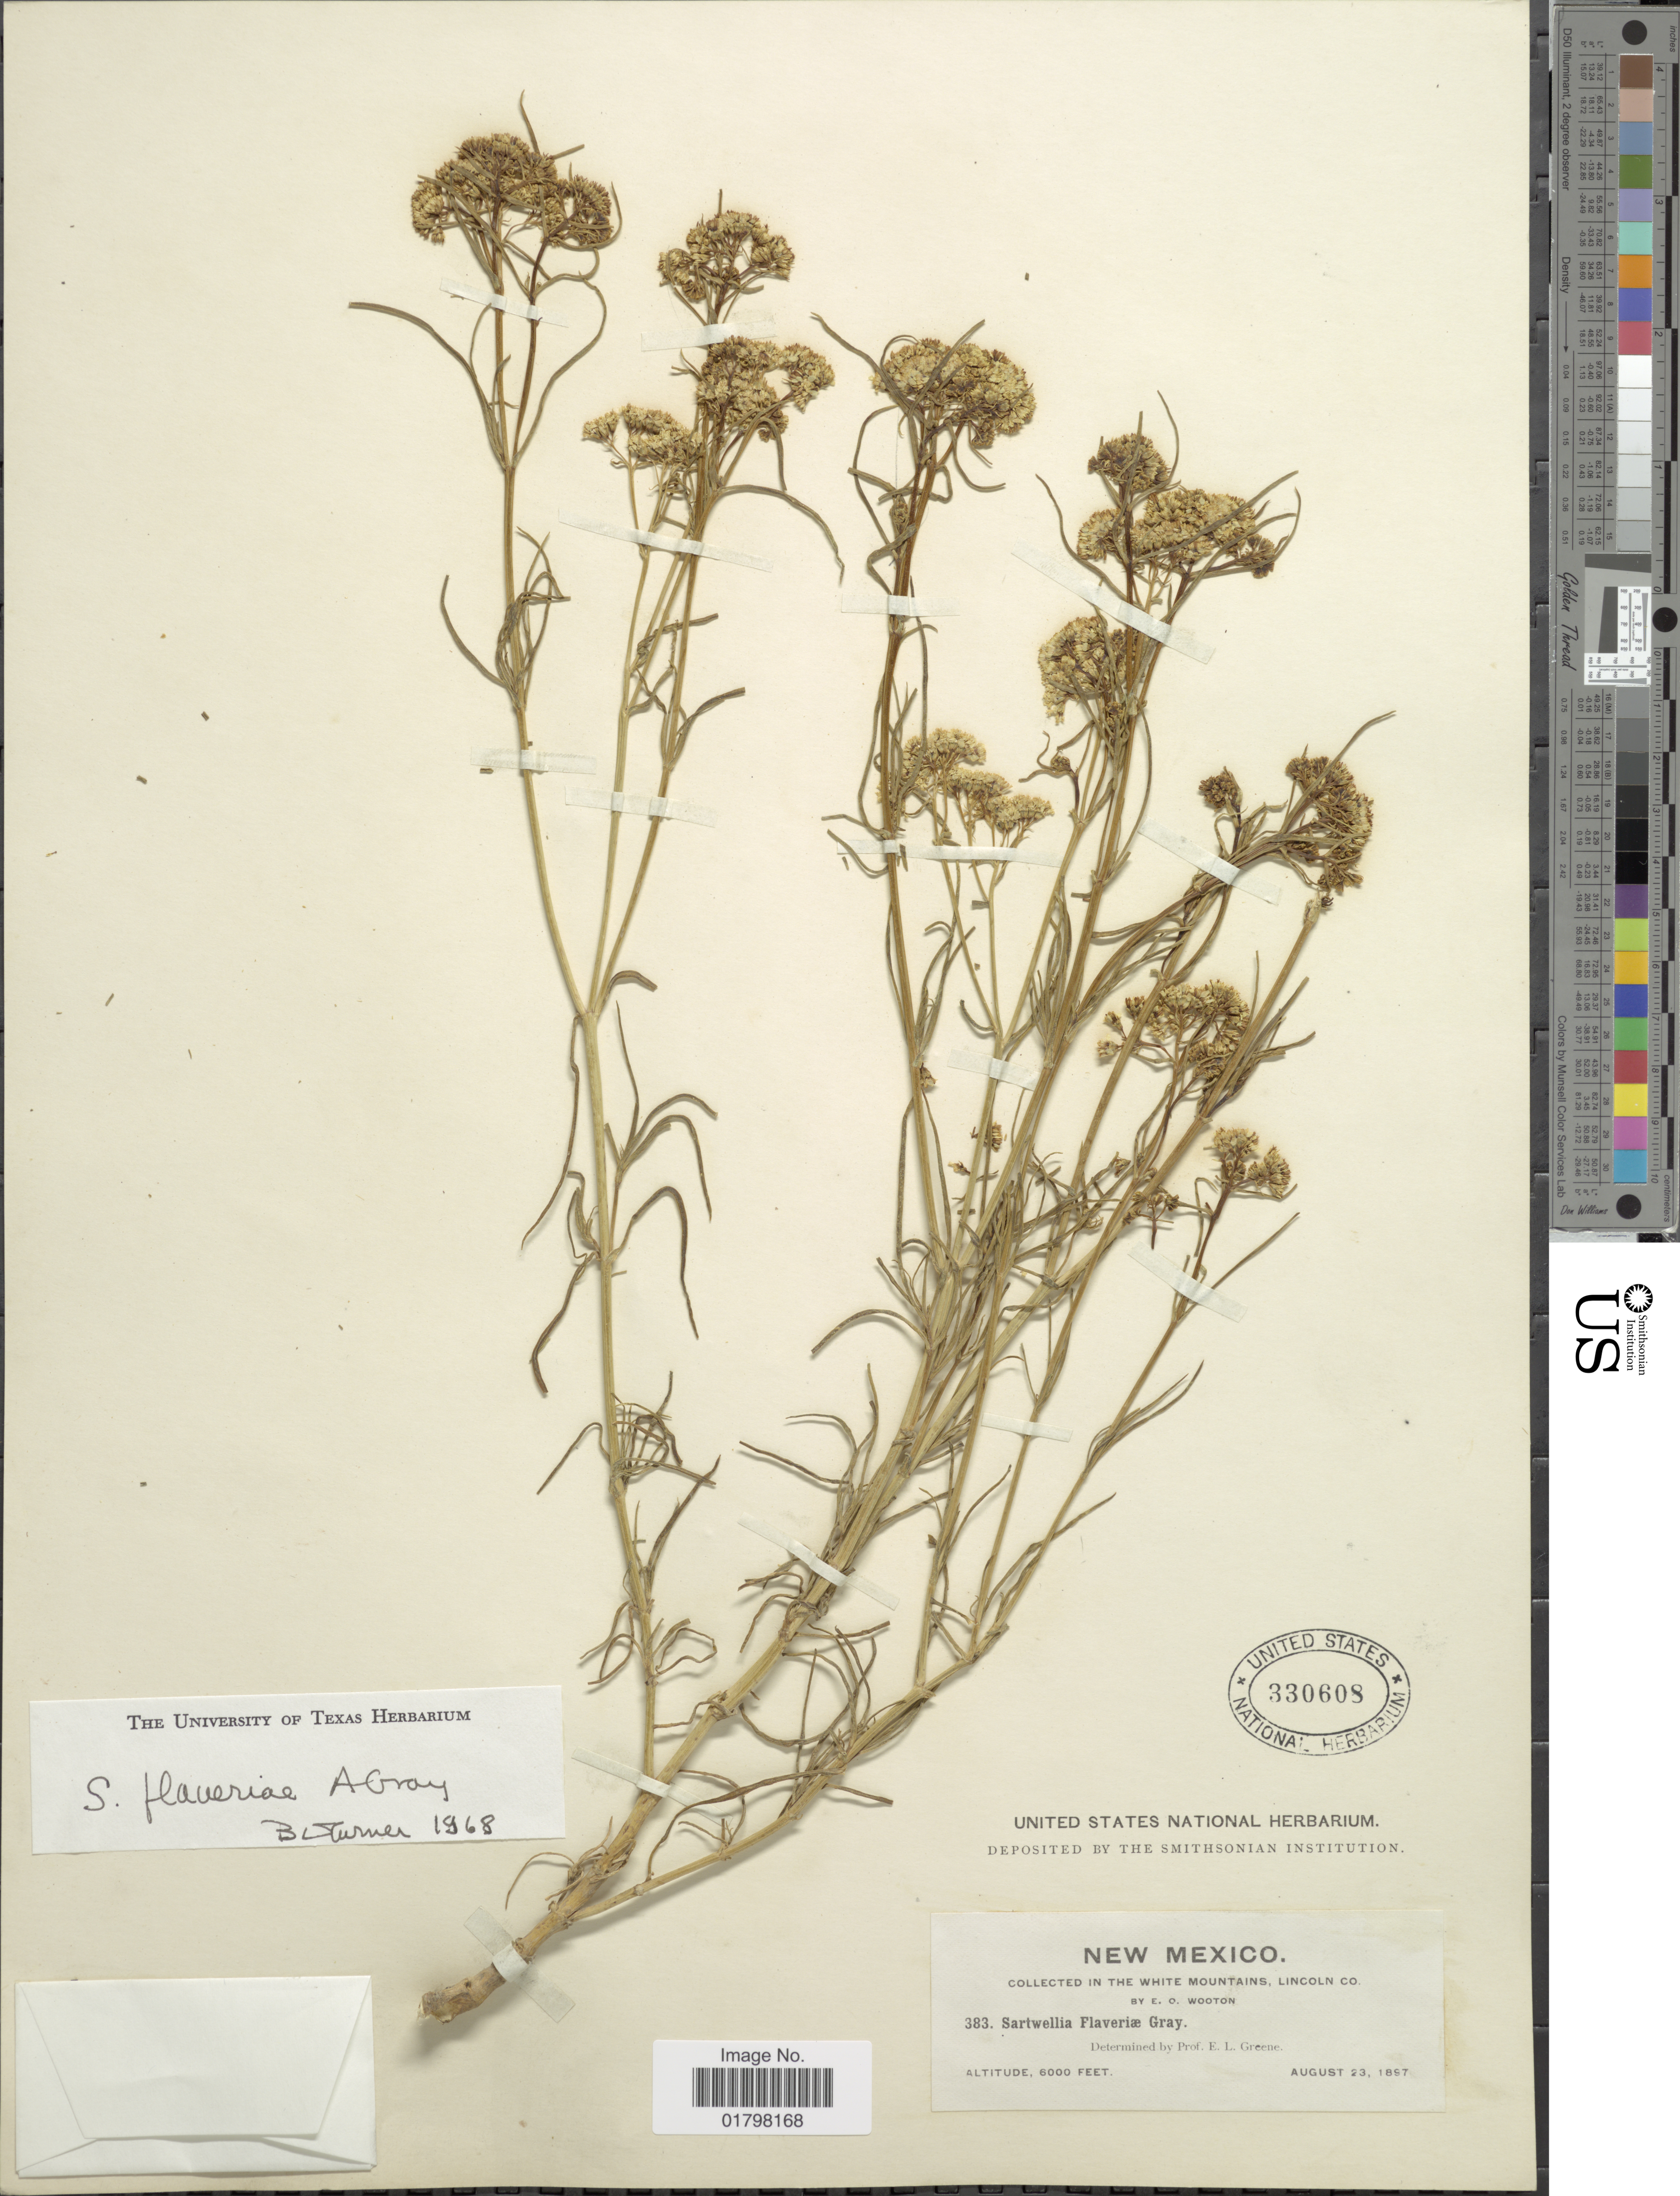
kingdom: Plantae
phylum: Tracheophyta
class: Magnoliopsida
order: Asterales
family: Asteraceae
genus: Sartwellia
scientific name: Sartwellia flaveriae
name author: A. Gray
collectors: E. O. Wooton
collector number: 383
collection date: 1897-08-23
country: United States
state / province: New Mexico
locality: In the White Mountains, Lincoln Co.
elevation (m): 1829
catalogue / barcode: US 330608